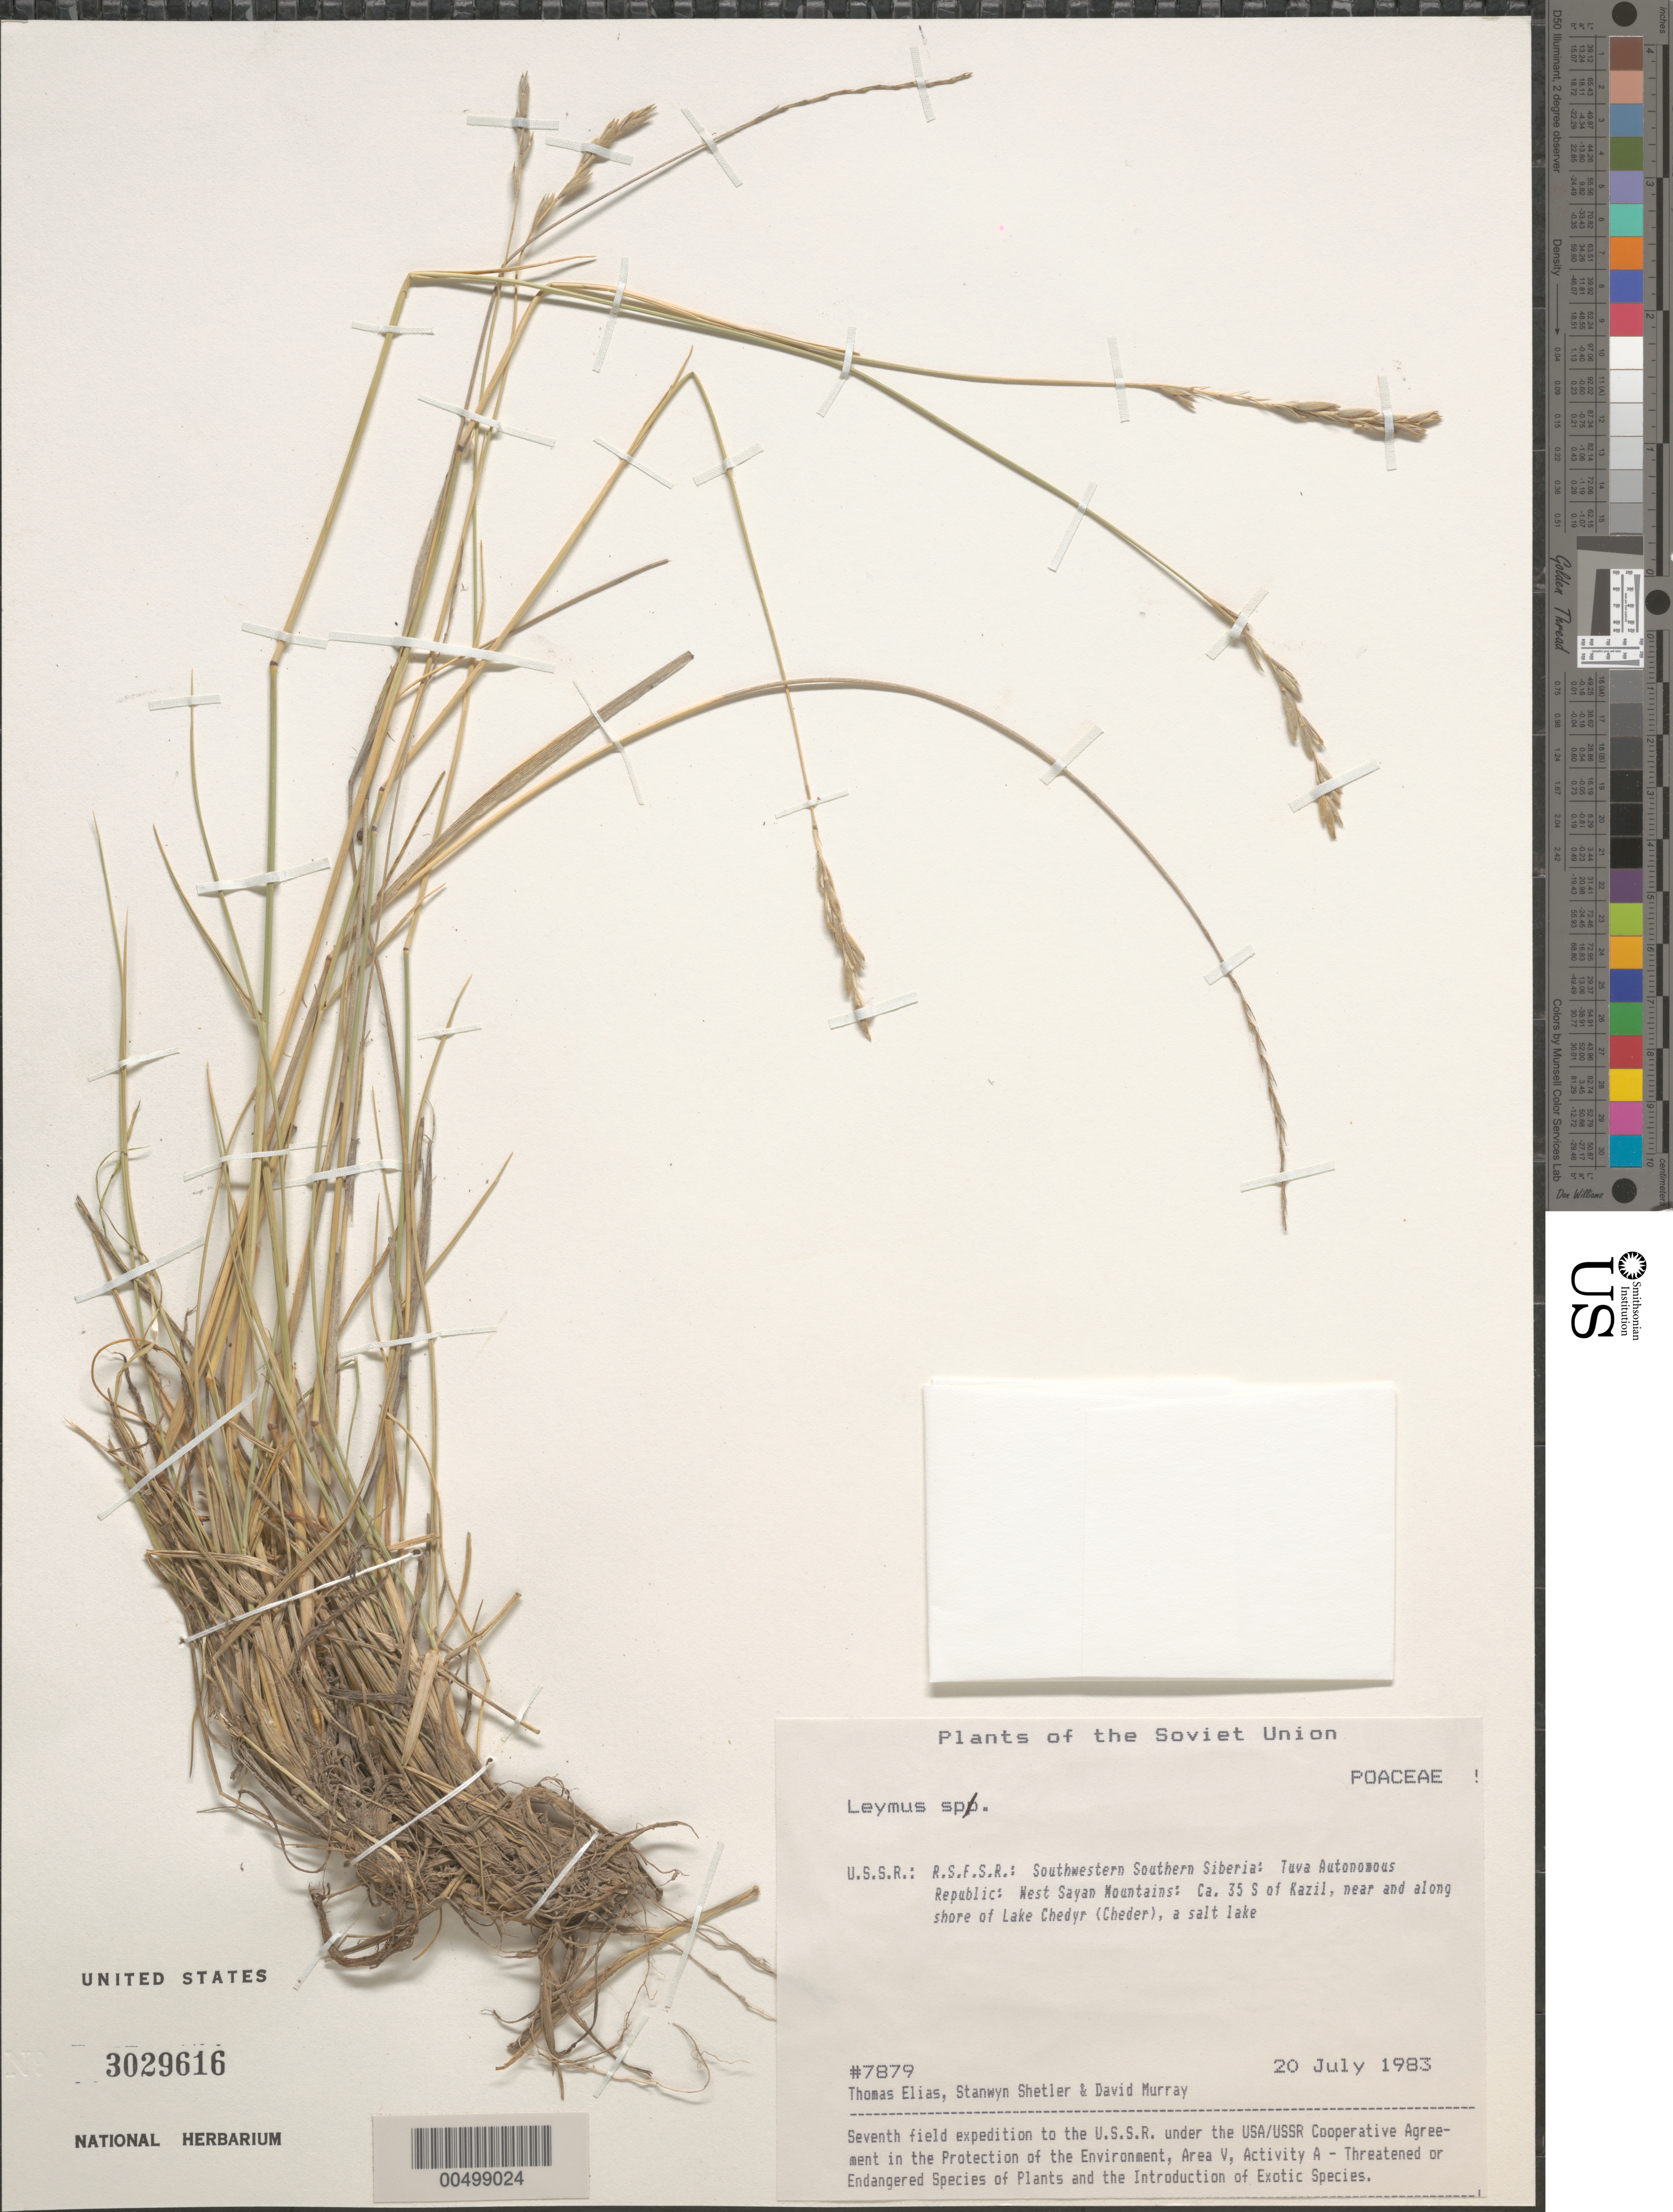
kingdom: Plantae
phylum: Tracheophyta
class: Liliopsida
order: Poales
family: Poaceae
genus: Leymus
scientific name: Leymus sp.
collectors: T. Elias, S. Shetler & D. F. Murray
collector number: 7879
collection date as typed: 20 Jul 1983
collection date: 1983-07-20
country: Russian Federation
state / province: Tuva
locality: West Sayan Mountains, ca. 35 [km] S of Kazil [Kyzyl], near and along shore of Lake Chedyr (Cheder)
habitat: salt lake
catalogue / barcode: US 3029616